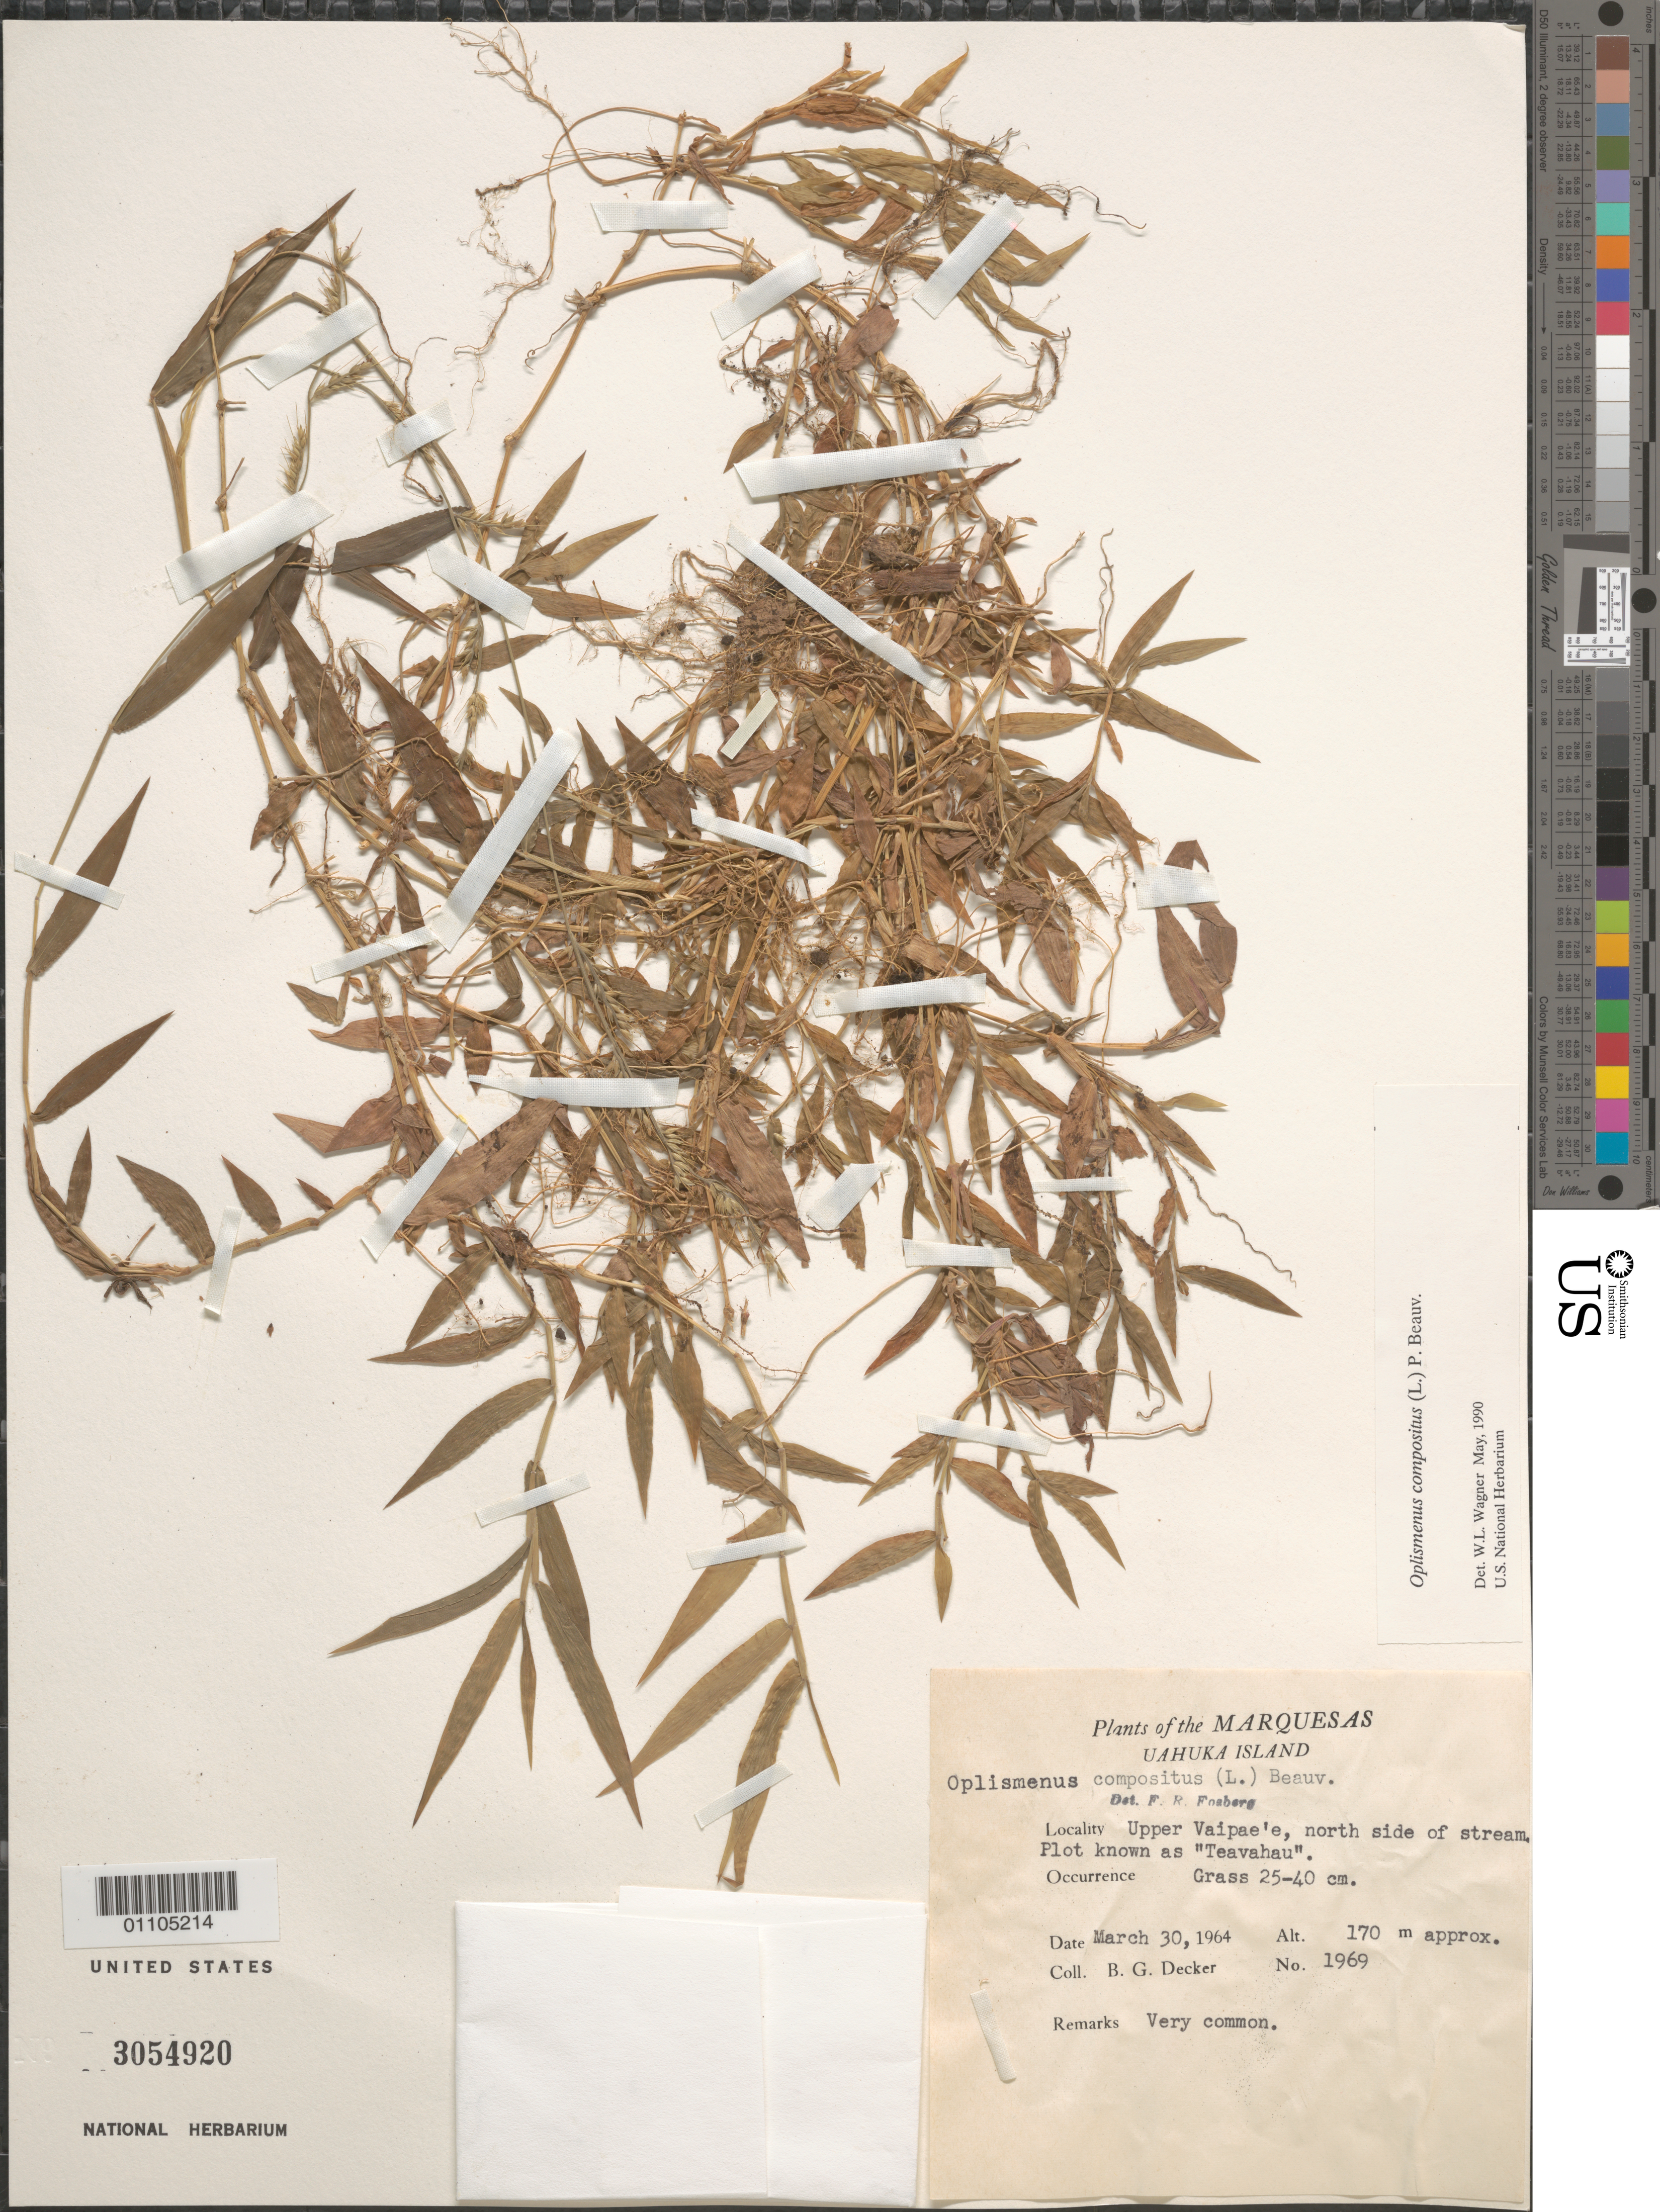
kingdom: Plantae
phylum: Tracheophyta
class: Liliopsida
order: Poales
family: Poaceae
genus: Oplismenus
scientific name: Oplismenus compositus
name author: (L.) P. Beauv.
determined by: Wagner, W. L., (BOT), Smithsonian Institution - National Museum of Natural History (UNITED STATES)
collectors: B. G. Decker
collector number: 1969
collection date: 1964-03-30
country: French Polynesia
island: Ua Huka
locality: Upper Vaipae'e, N side of stream, plot known as Teavahau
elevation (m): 170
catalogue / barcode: US 3054920